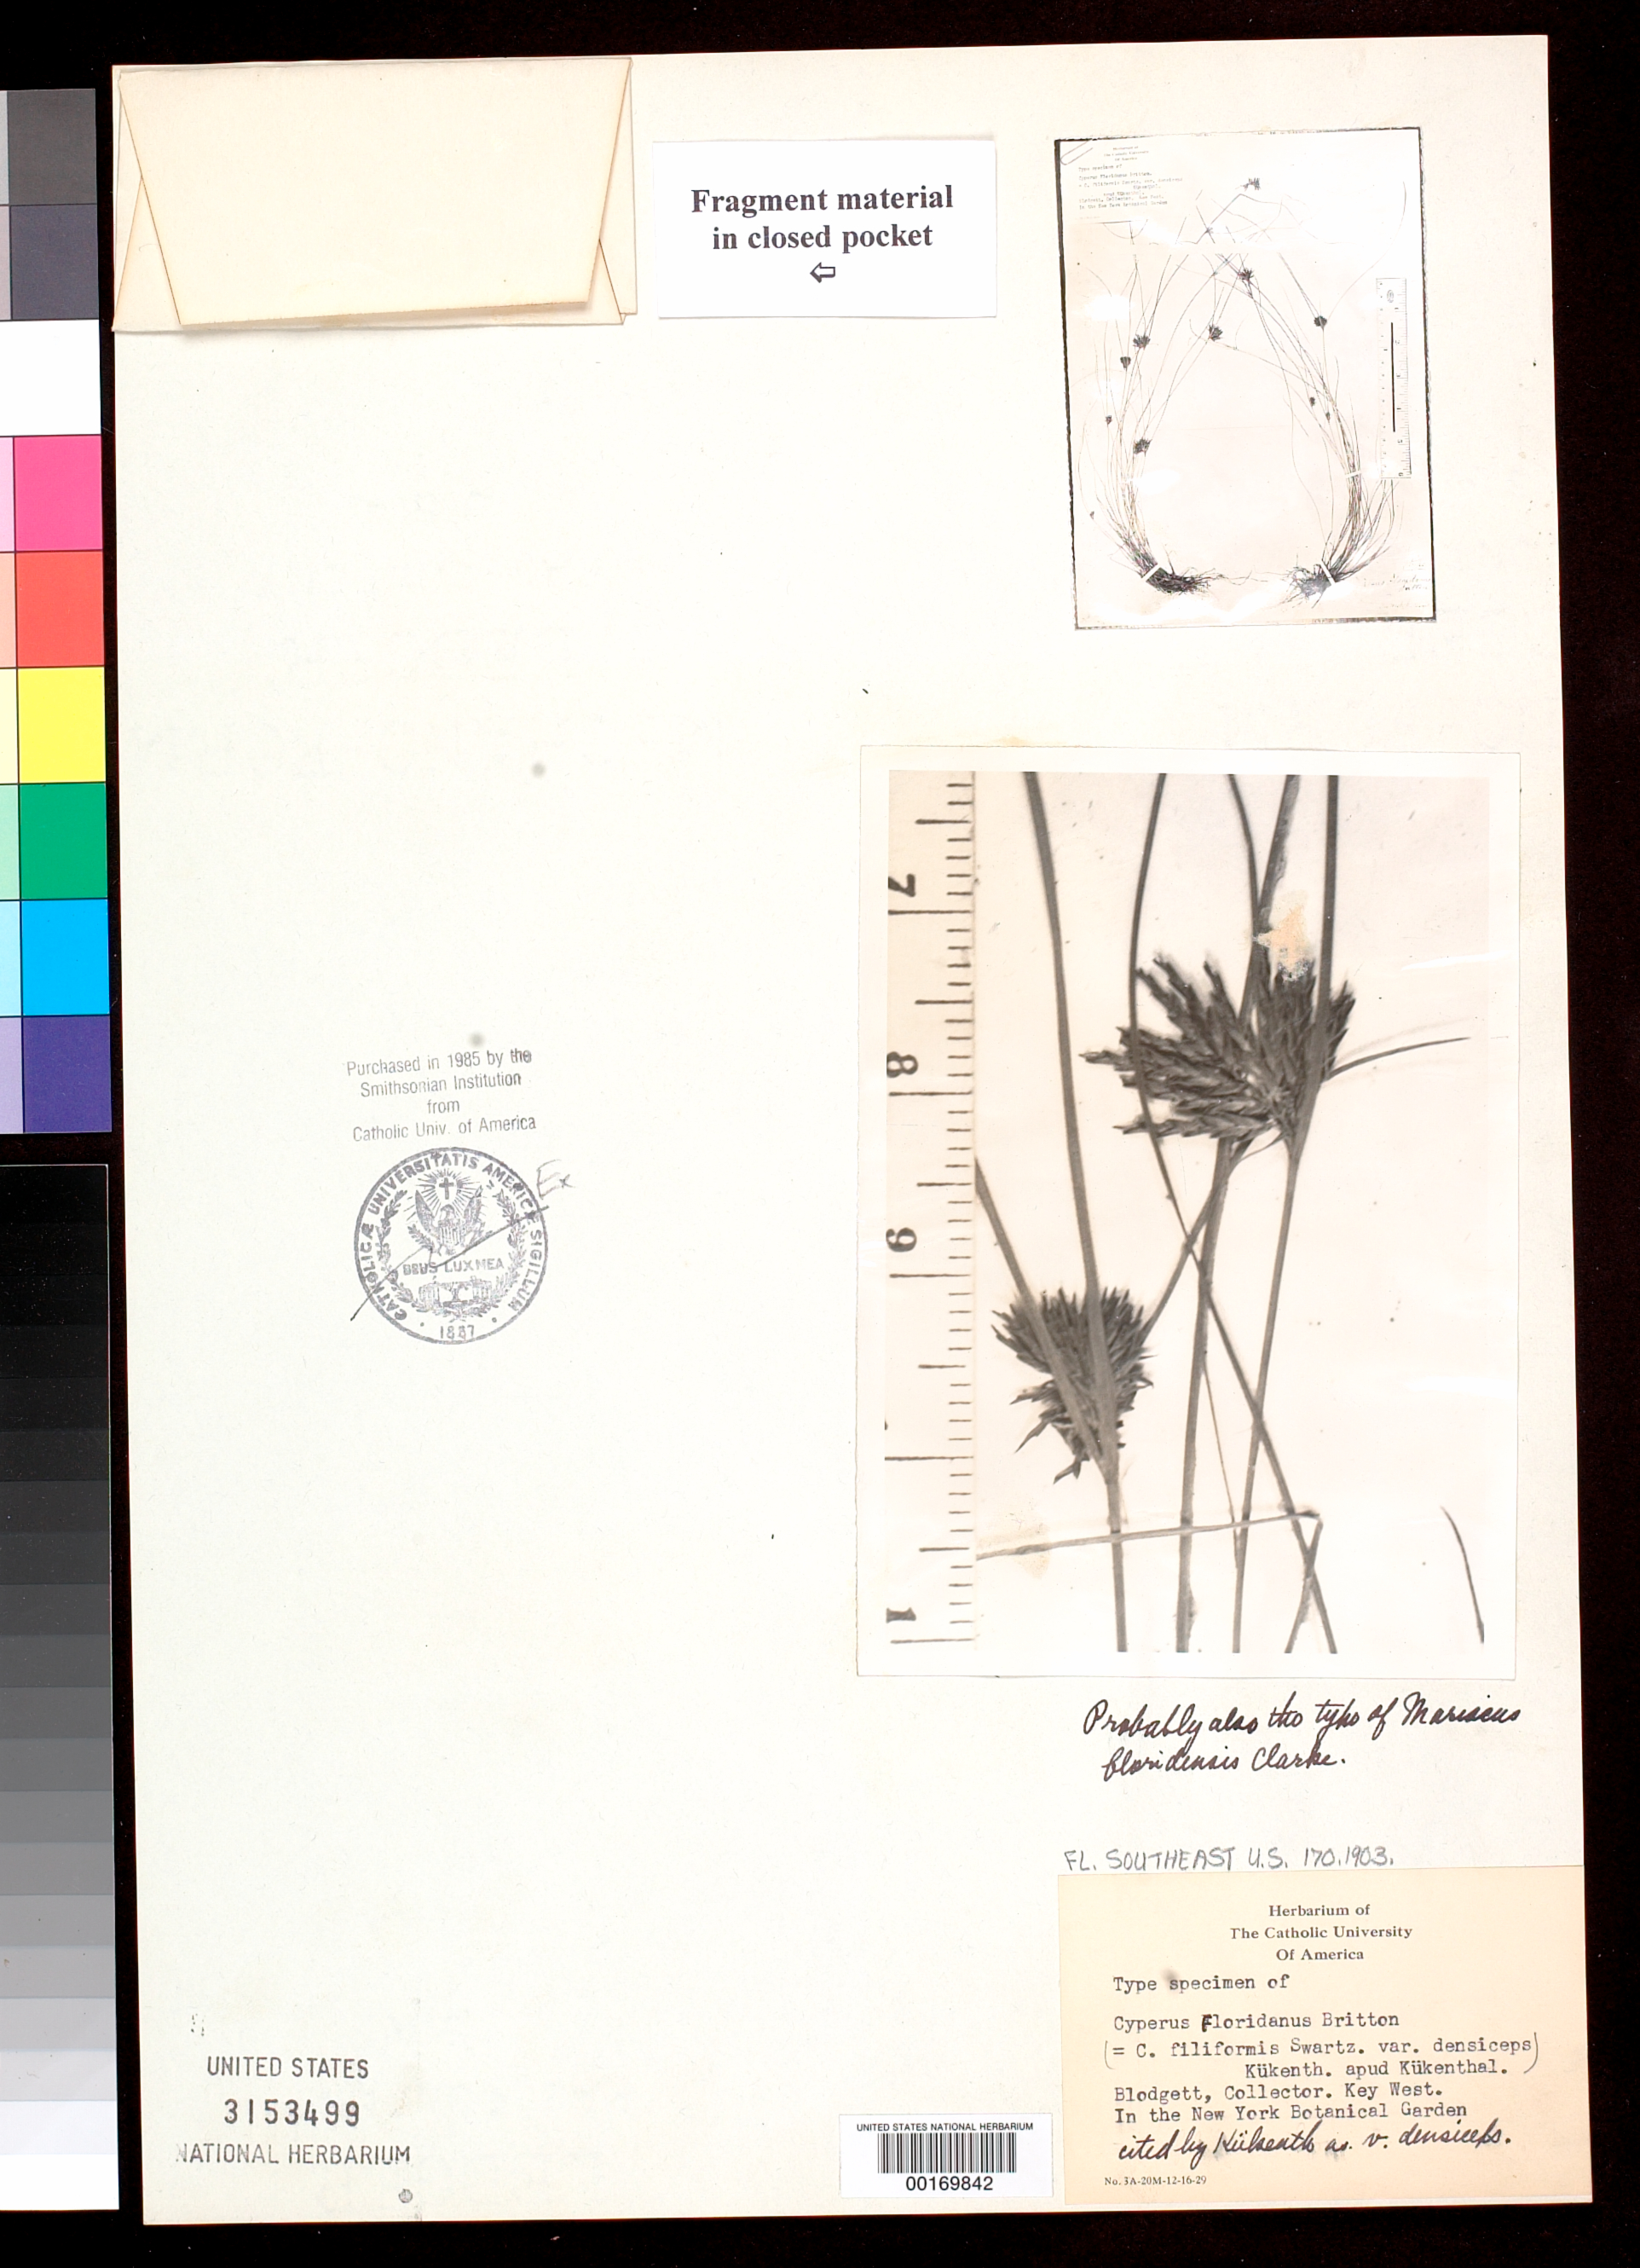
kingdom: Plantae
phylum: Tracheophyta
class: Liliopsida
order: Poales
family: Cyperaceae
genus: Cyperus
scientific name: Cyperus floridanus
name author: Britton in Small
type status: Type Fragment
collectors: J. L. Blodgett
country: United States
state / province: Florida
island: Key West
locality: Key West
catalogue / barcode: US 3153499